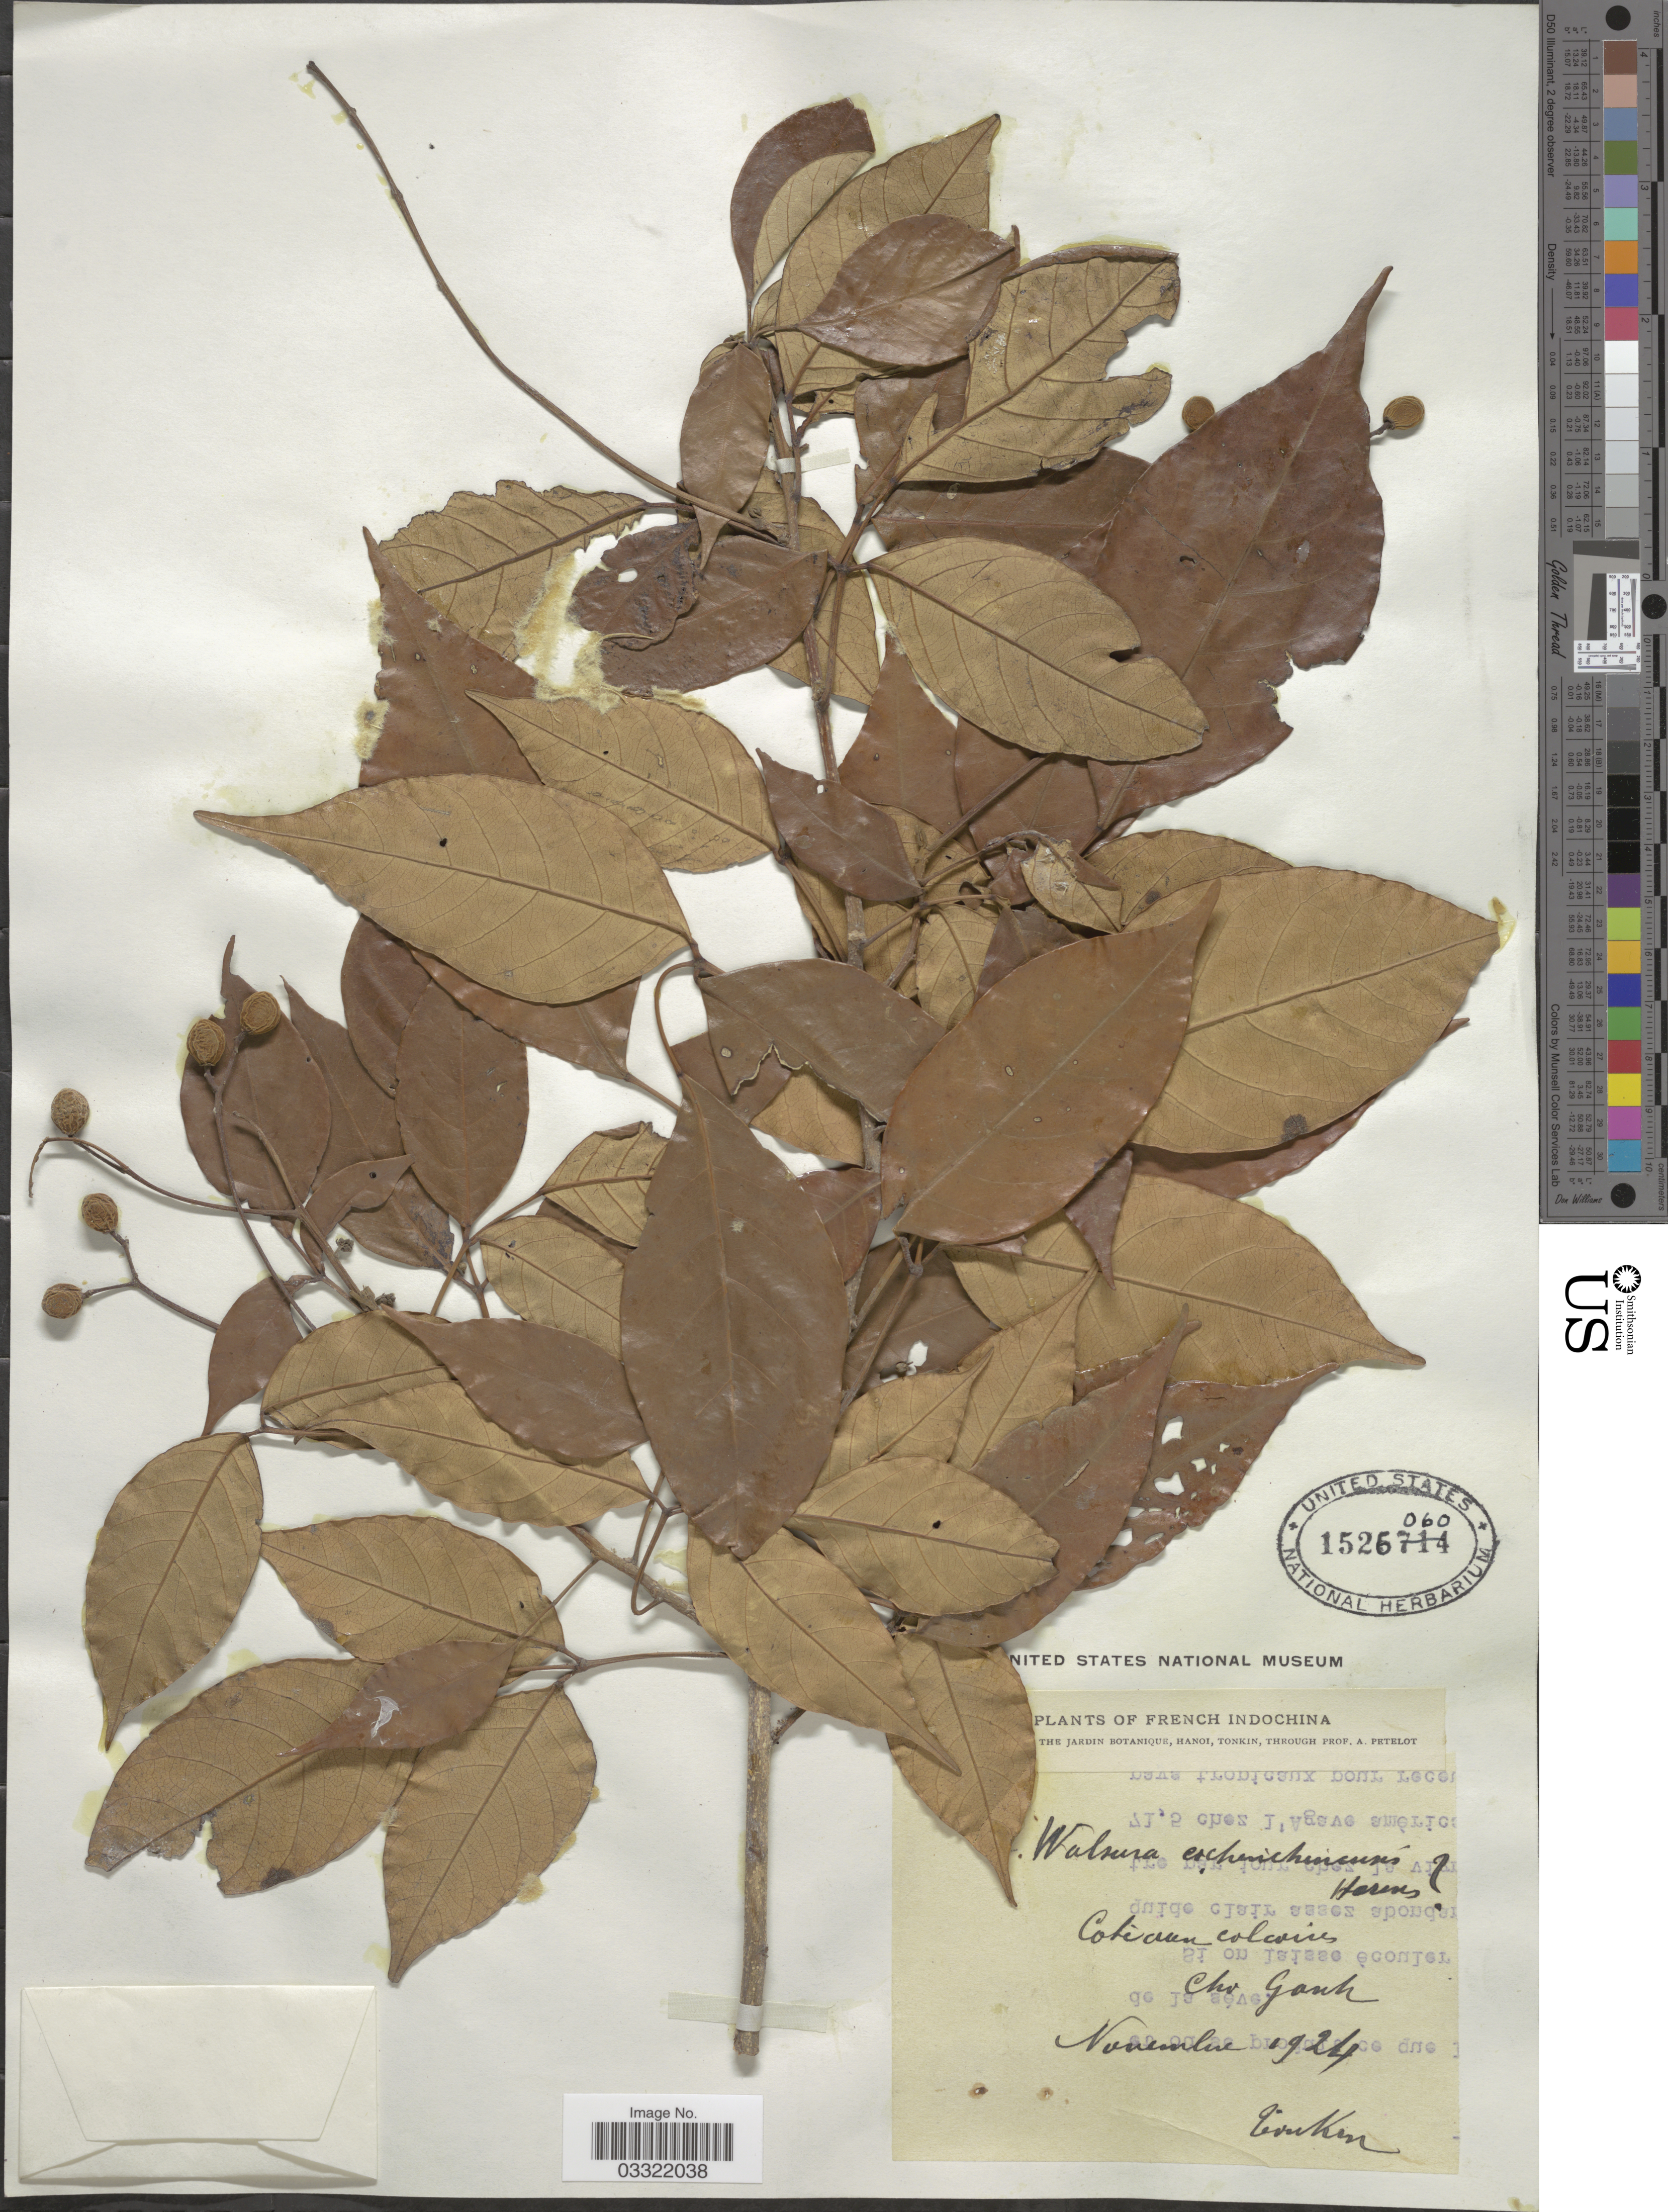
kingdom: Plantae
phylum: Tracheophyta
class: Magnoliopsida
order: Sapindales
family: Meliaceae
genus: Walsura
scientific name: Walsura pinnata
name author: Hassk.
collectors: A. Petelot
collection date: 1924-11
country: Vietnam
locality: French Indochina, Cho Ganh.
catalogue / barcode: US 1526060